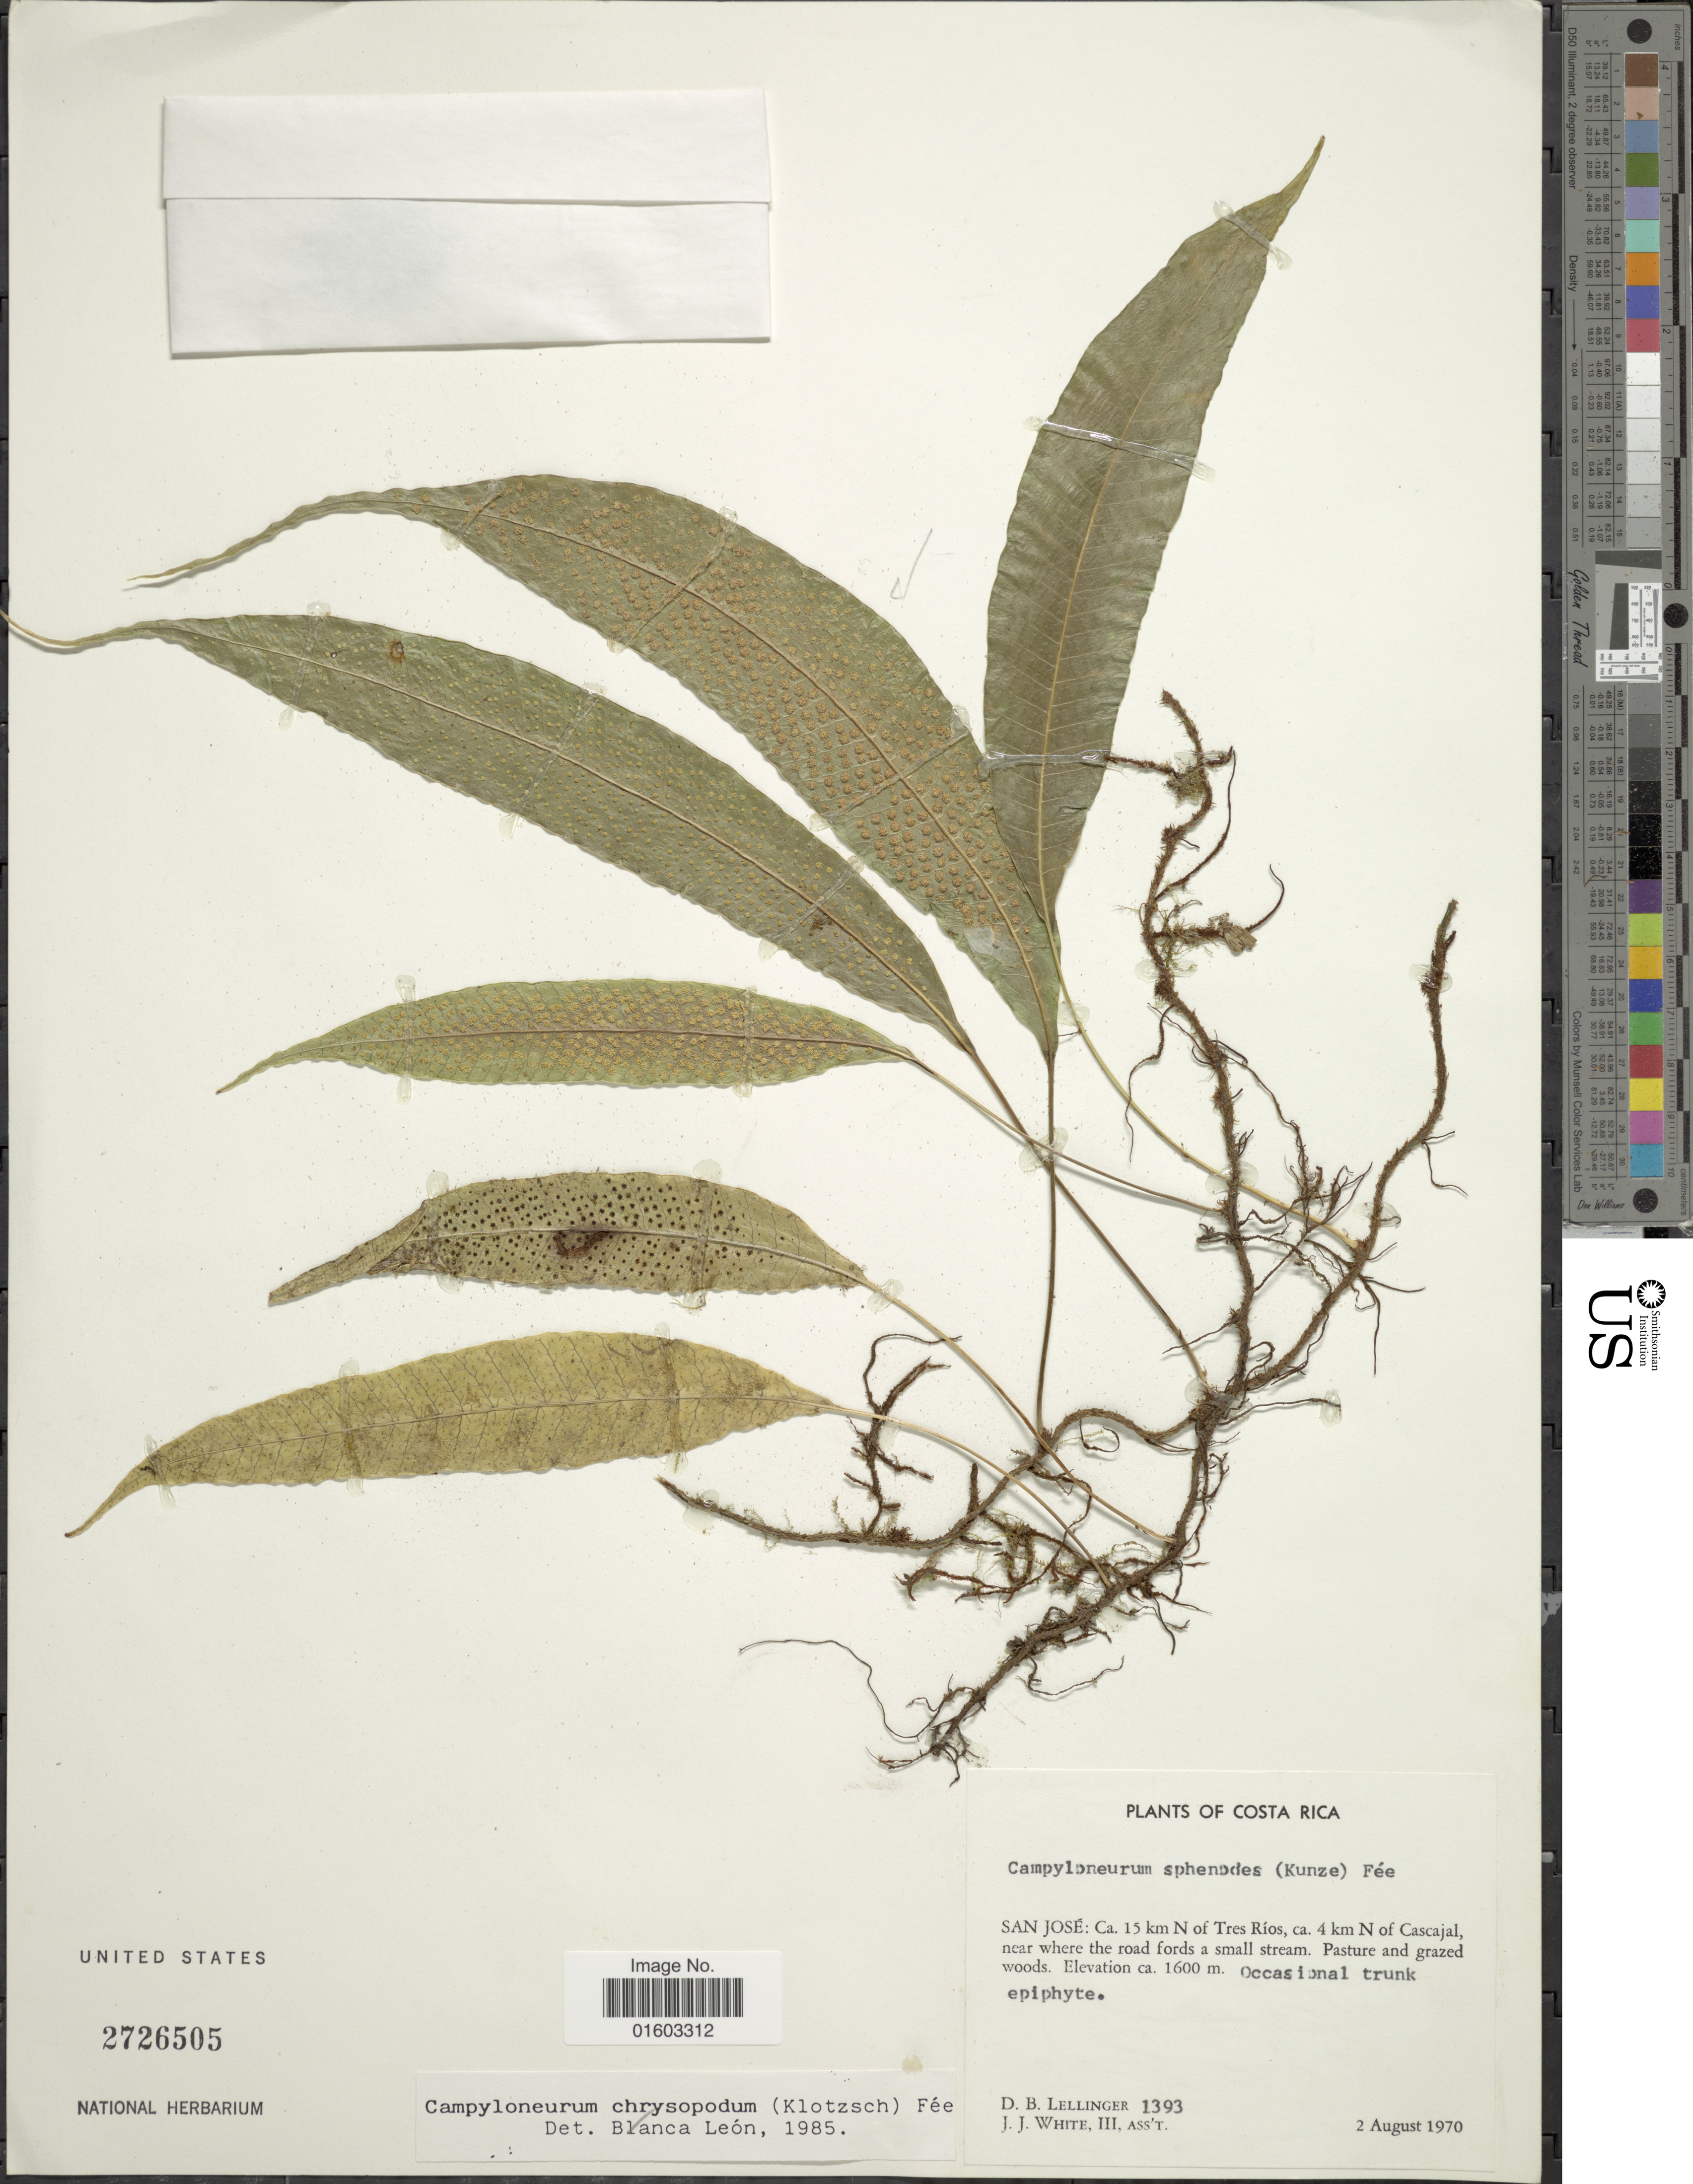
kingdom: Plantae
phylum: Tracheophyta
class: Polypodiopsida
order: Polypodiales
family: Polypodiaceae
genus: Campyloneurum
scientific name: Campyloneurum wercklei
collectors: D. B. Lellinger & J. J. White III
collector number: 1393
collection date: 1970-08-02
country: Costa Rica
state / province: San José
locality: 15 km N of Tres Rios, 4 km N of Cascajal near where the road fords a small stream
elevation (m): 1600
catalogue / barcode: US 2726505